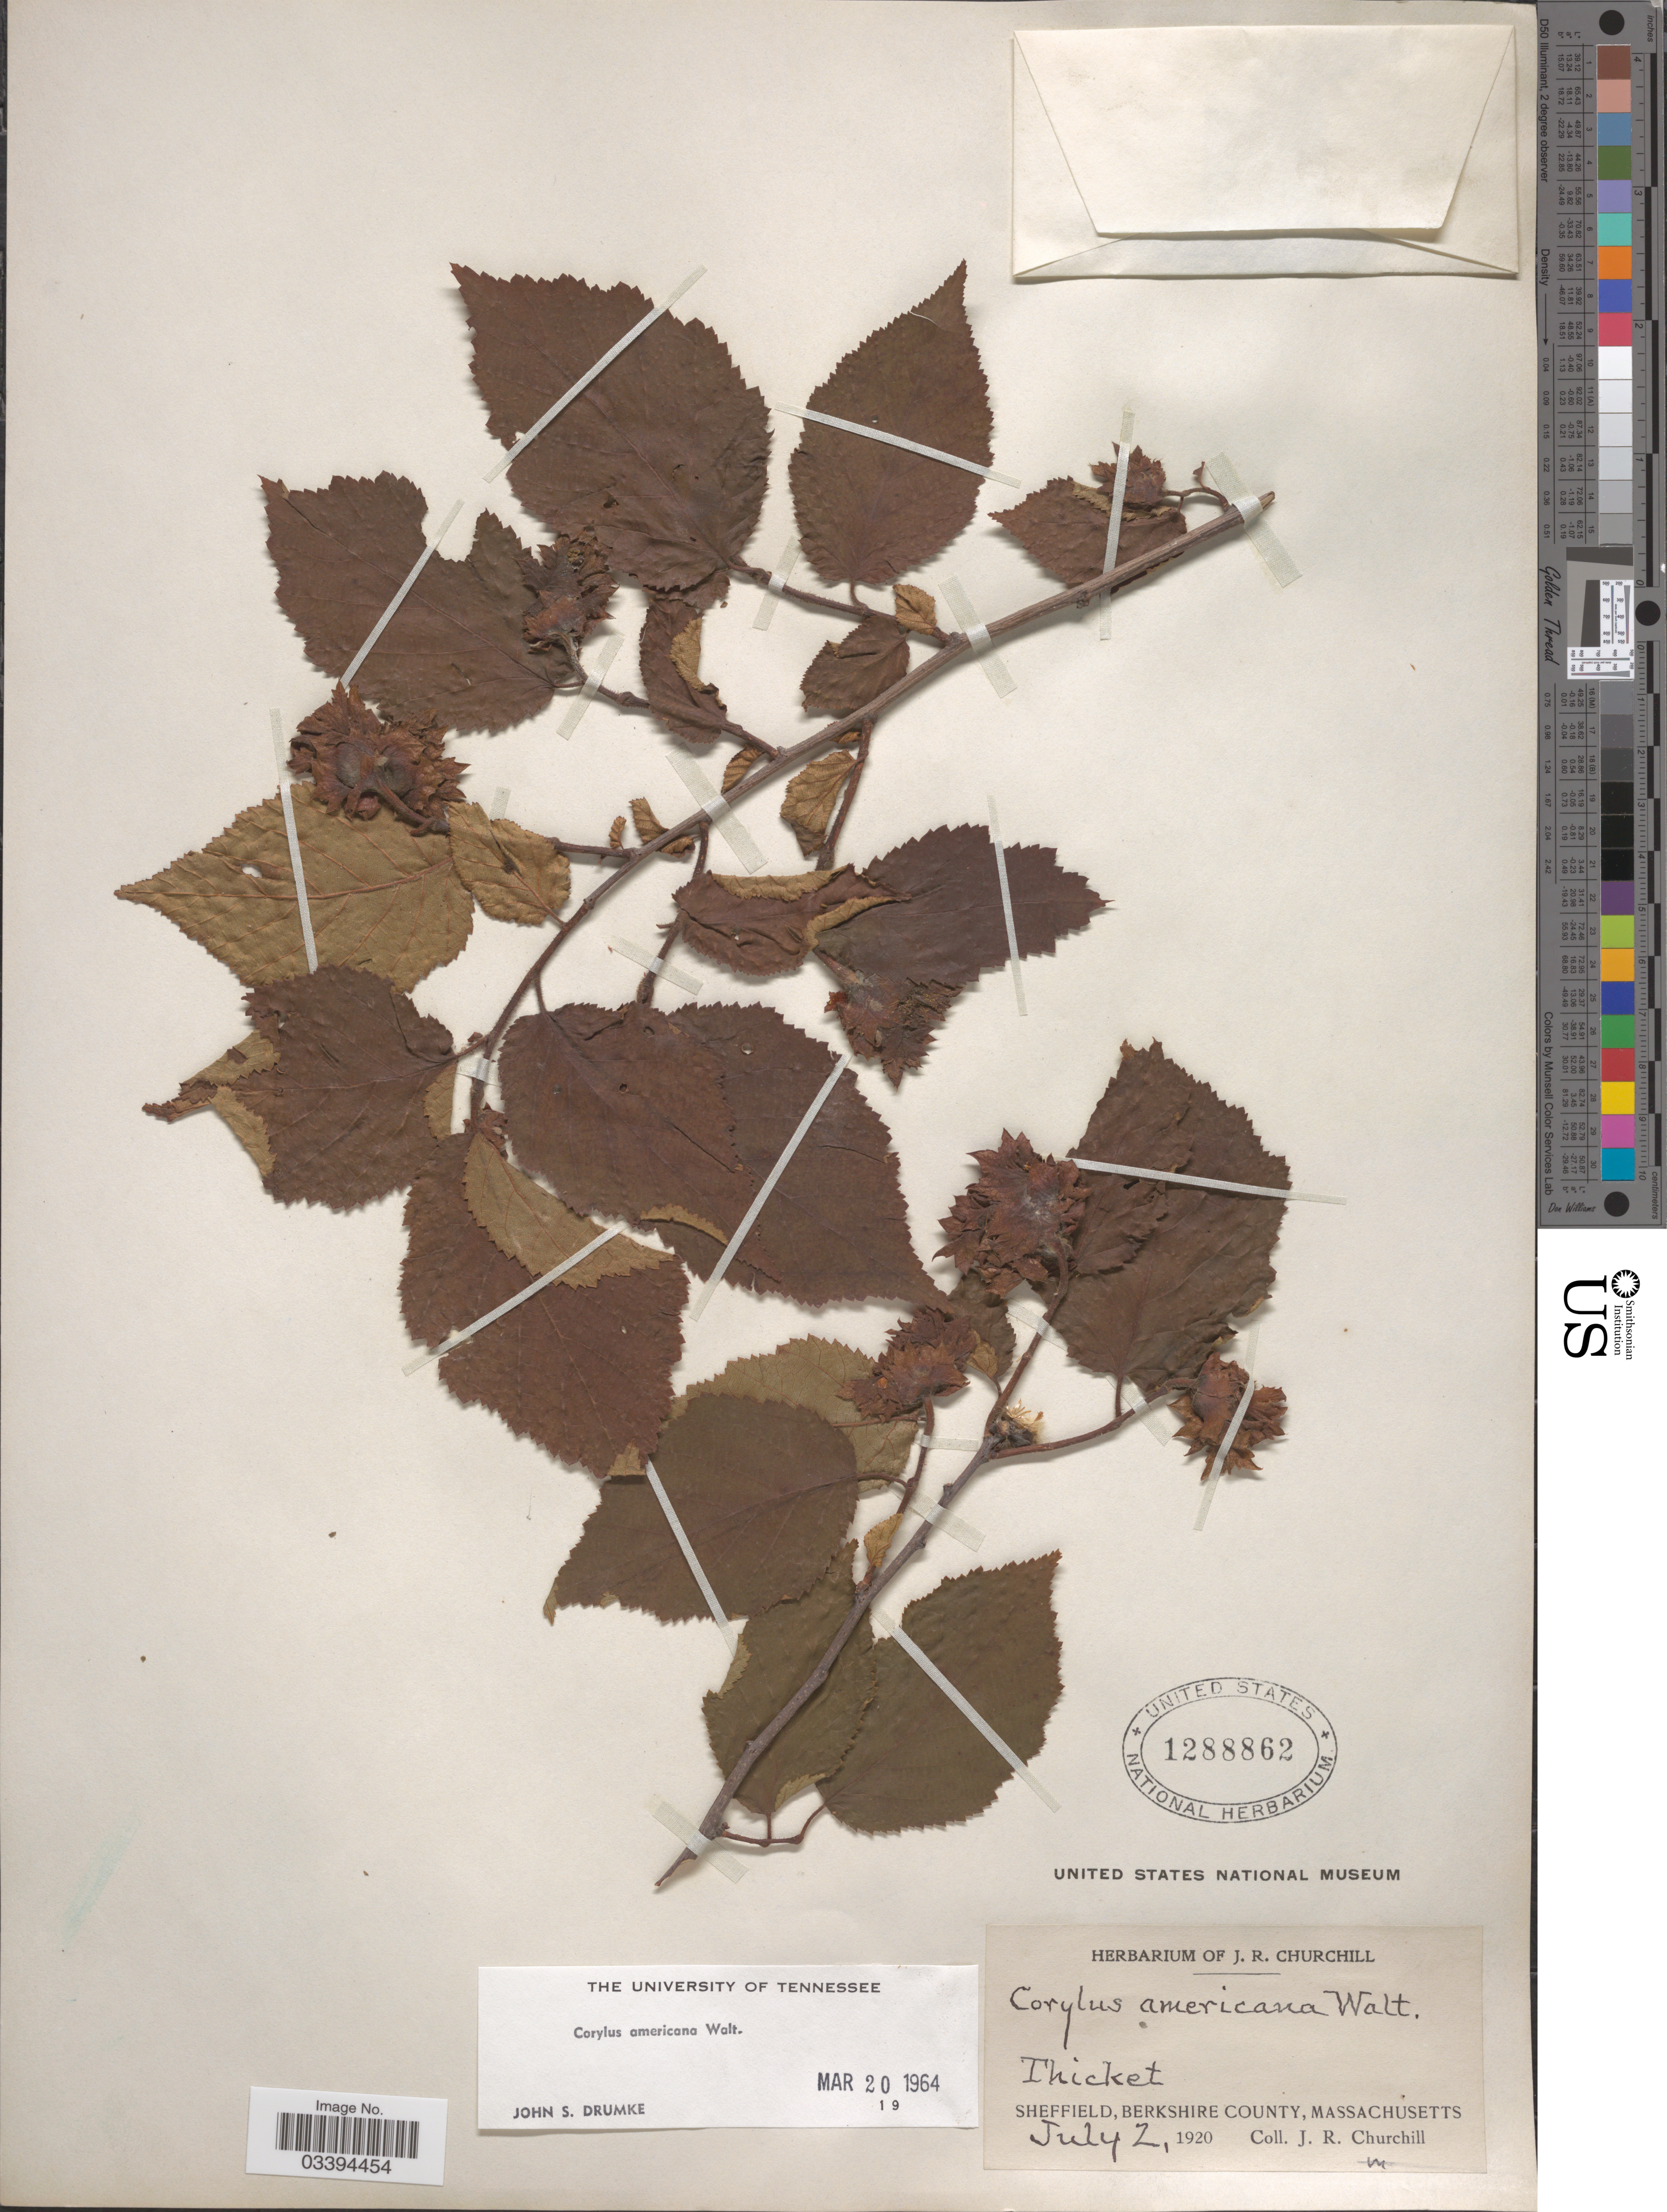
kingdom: Plantae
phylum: Tracheophyta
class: Magnoliopsida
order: Fagales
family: Betulaceae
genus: Corylus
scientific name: Corylus americana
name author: Walter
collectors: J. Churchill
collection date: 1920-07-02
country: United States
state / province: Massachusetts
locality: Sheffield, Berkshrie County.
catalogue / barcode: US 1288862